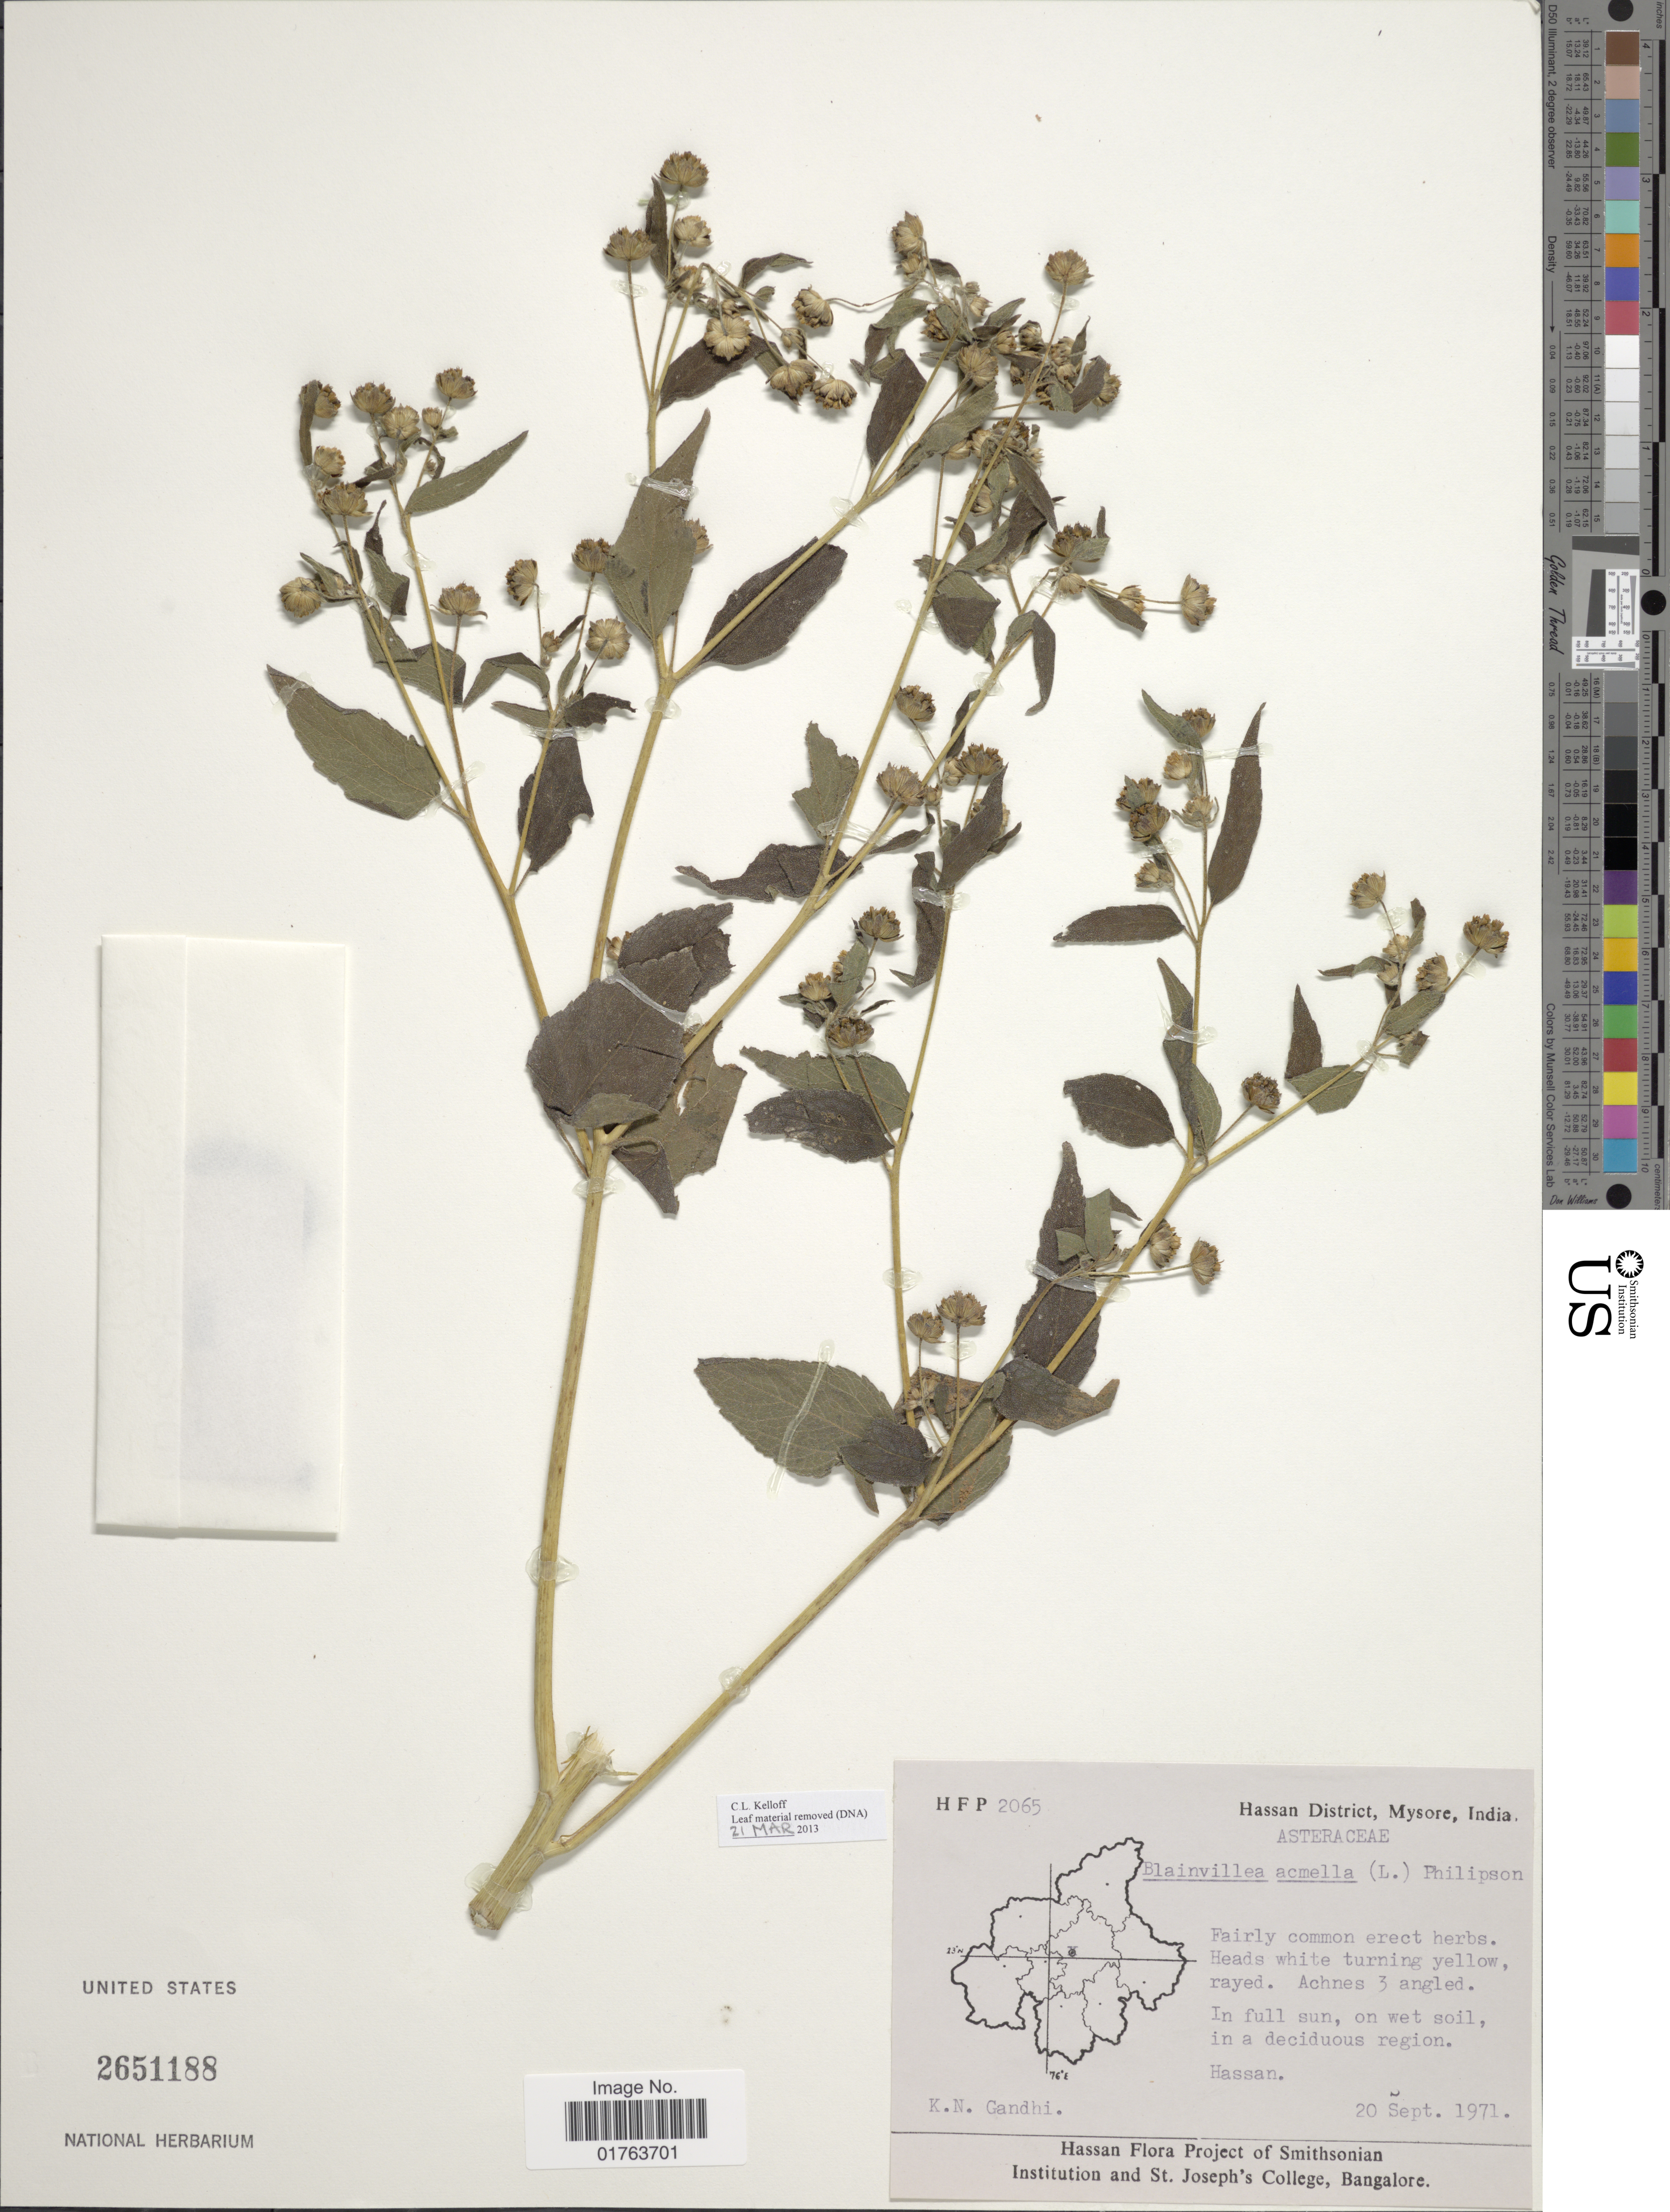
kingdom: Plantae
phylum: Tracheophyta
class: Magnoliopsida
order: Asterales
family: Asteraceae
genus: Blainvillea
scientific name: Blainvillea acmella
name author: (L.) Philipson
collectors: K. N. Gandhi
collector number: H F P 2065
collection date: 1971-09-20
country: India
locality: Hassan District, Mysore, India, Hassan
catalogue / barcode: US 2651188